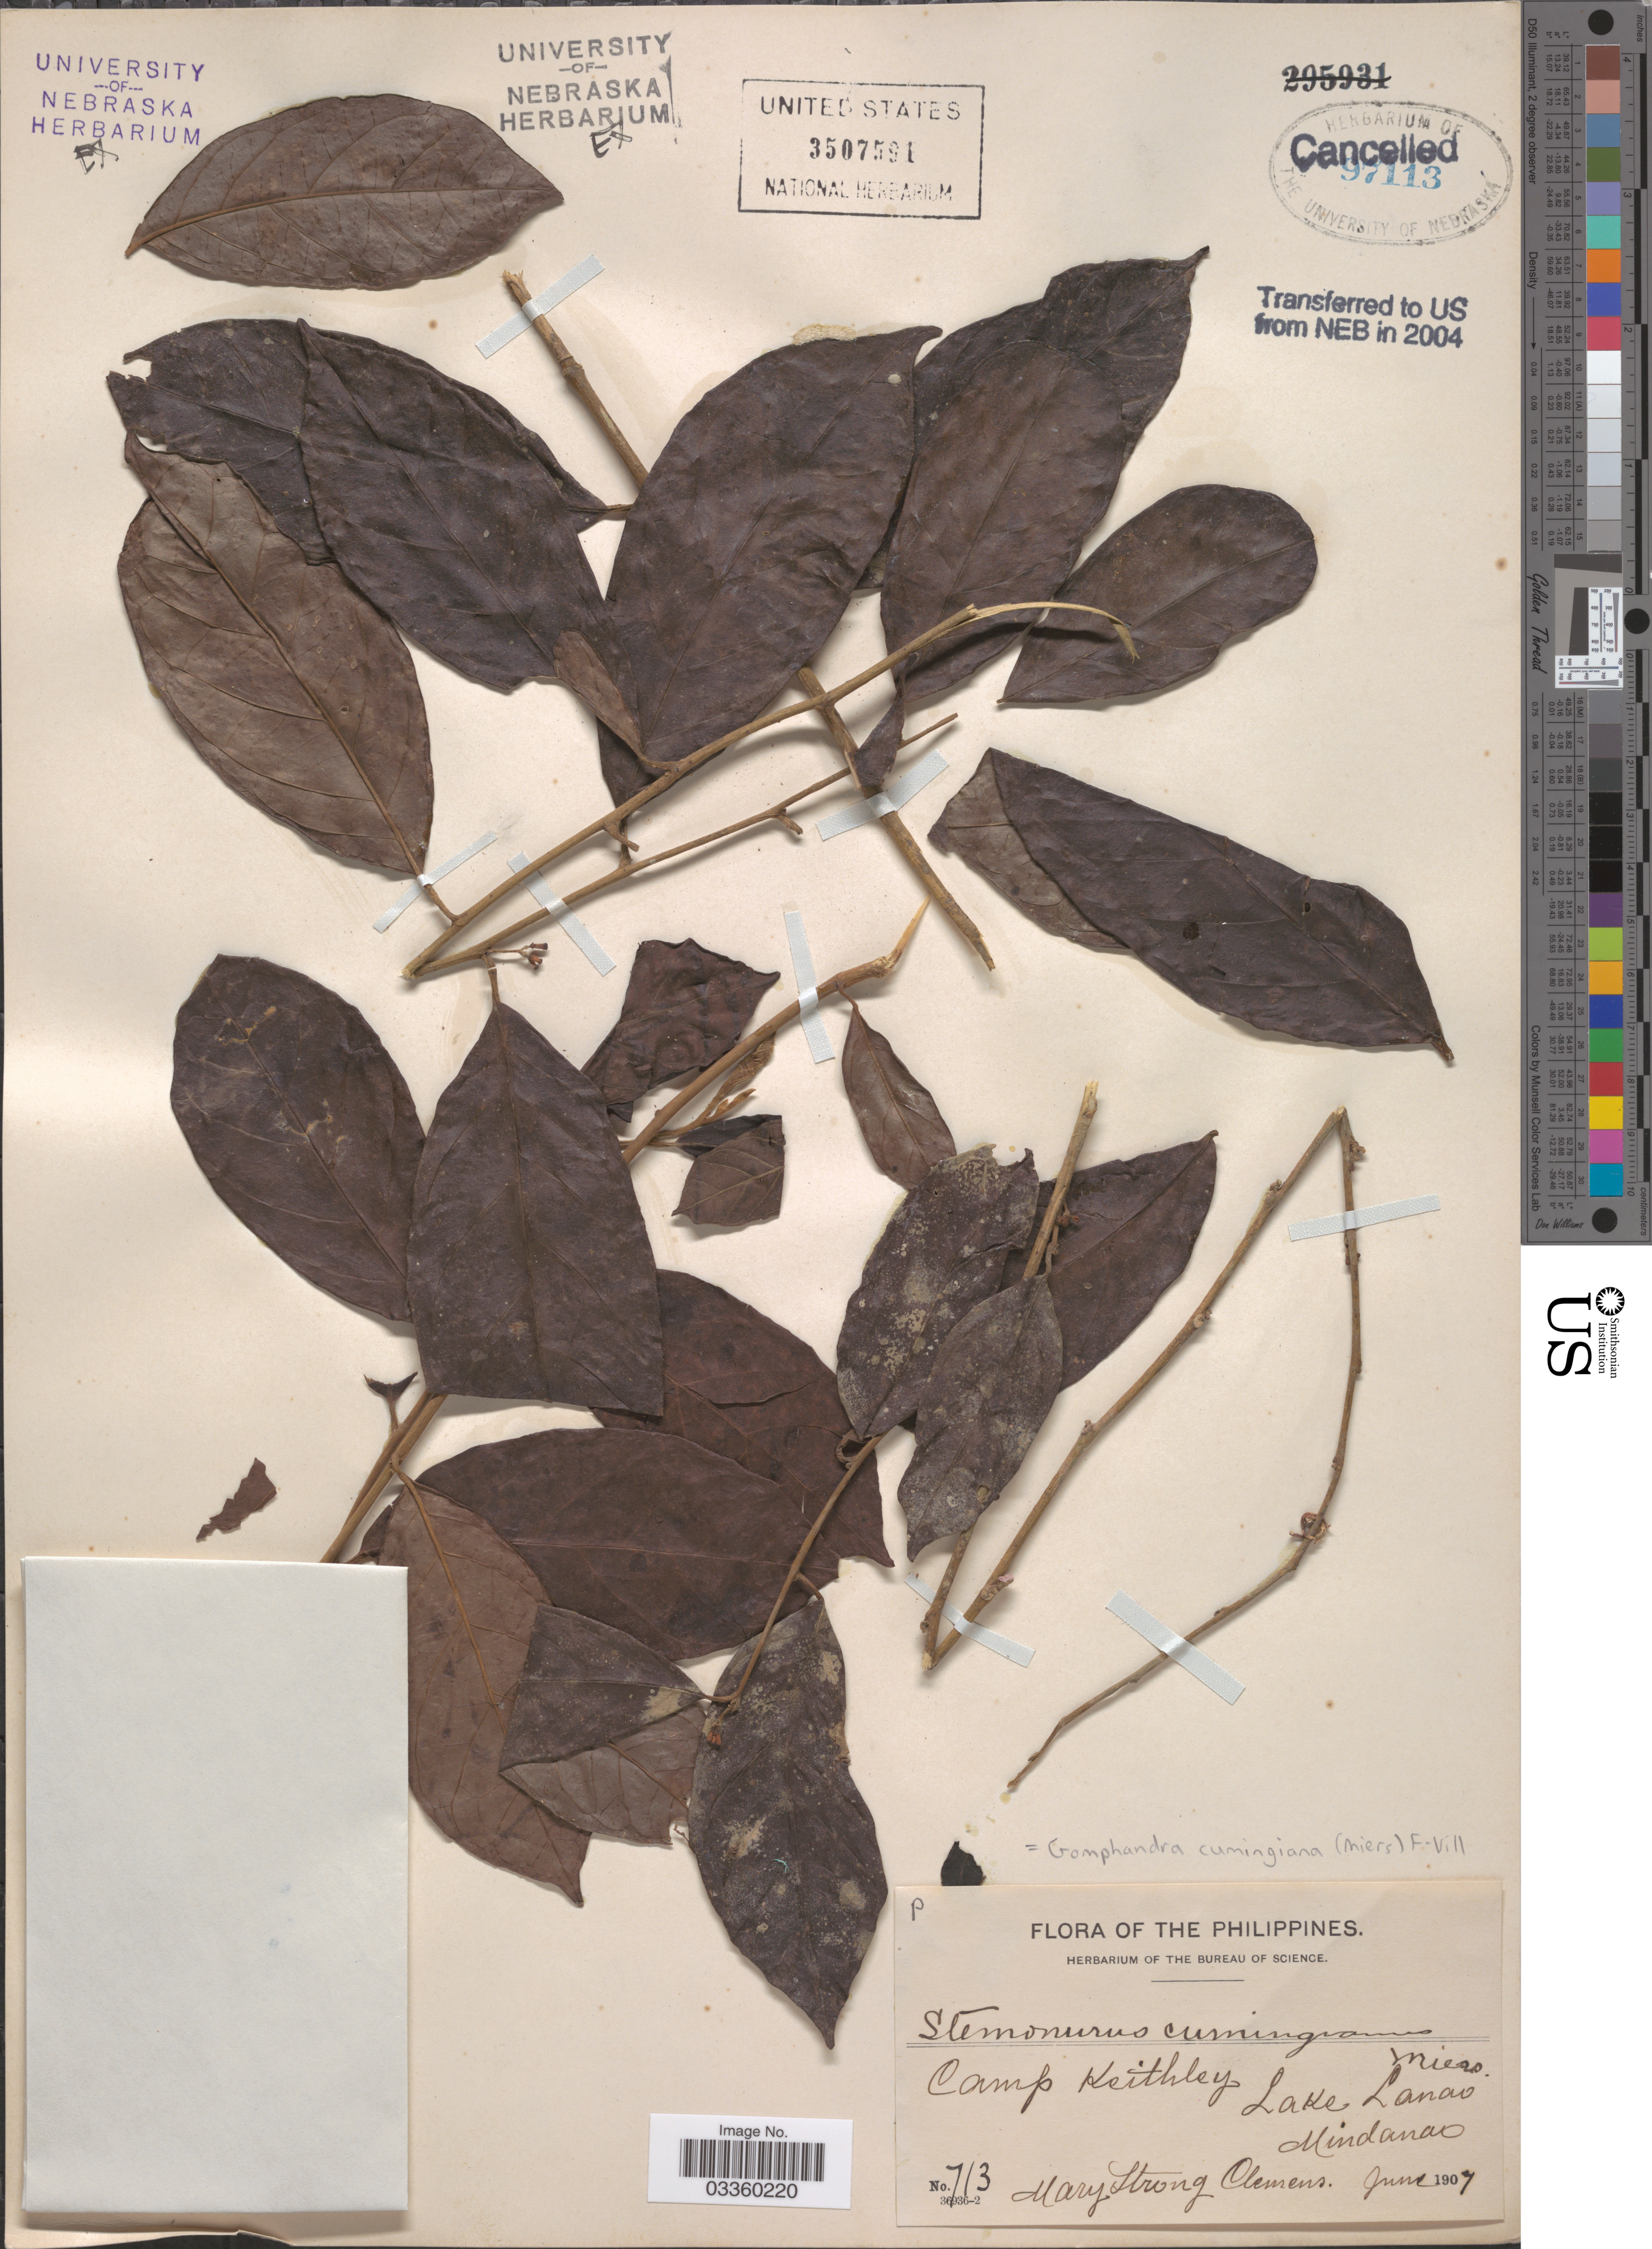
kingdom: Plantae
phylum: Tracheophyta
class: Magnoliopsida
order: Cardiopteridales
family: Stemonuraceae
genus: Gomphandra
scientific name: Gomphandra cumingiana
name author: (Miers) Fern.-Vill.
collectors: M. S. Clemens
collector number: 713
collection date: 1907-06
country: Philippines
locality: Camp Keithley. Lake Lanao. Mindanao.